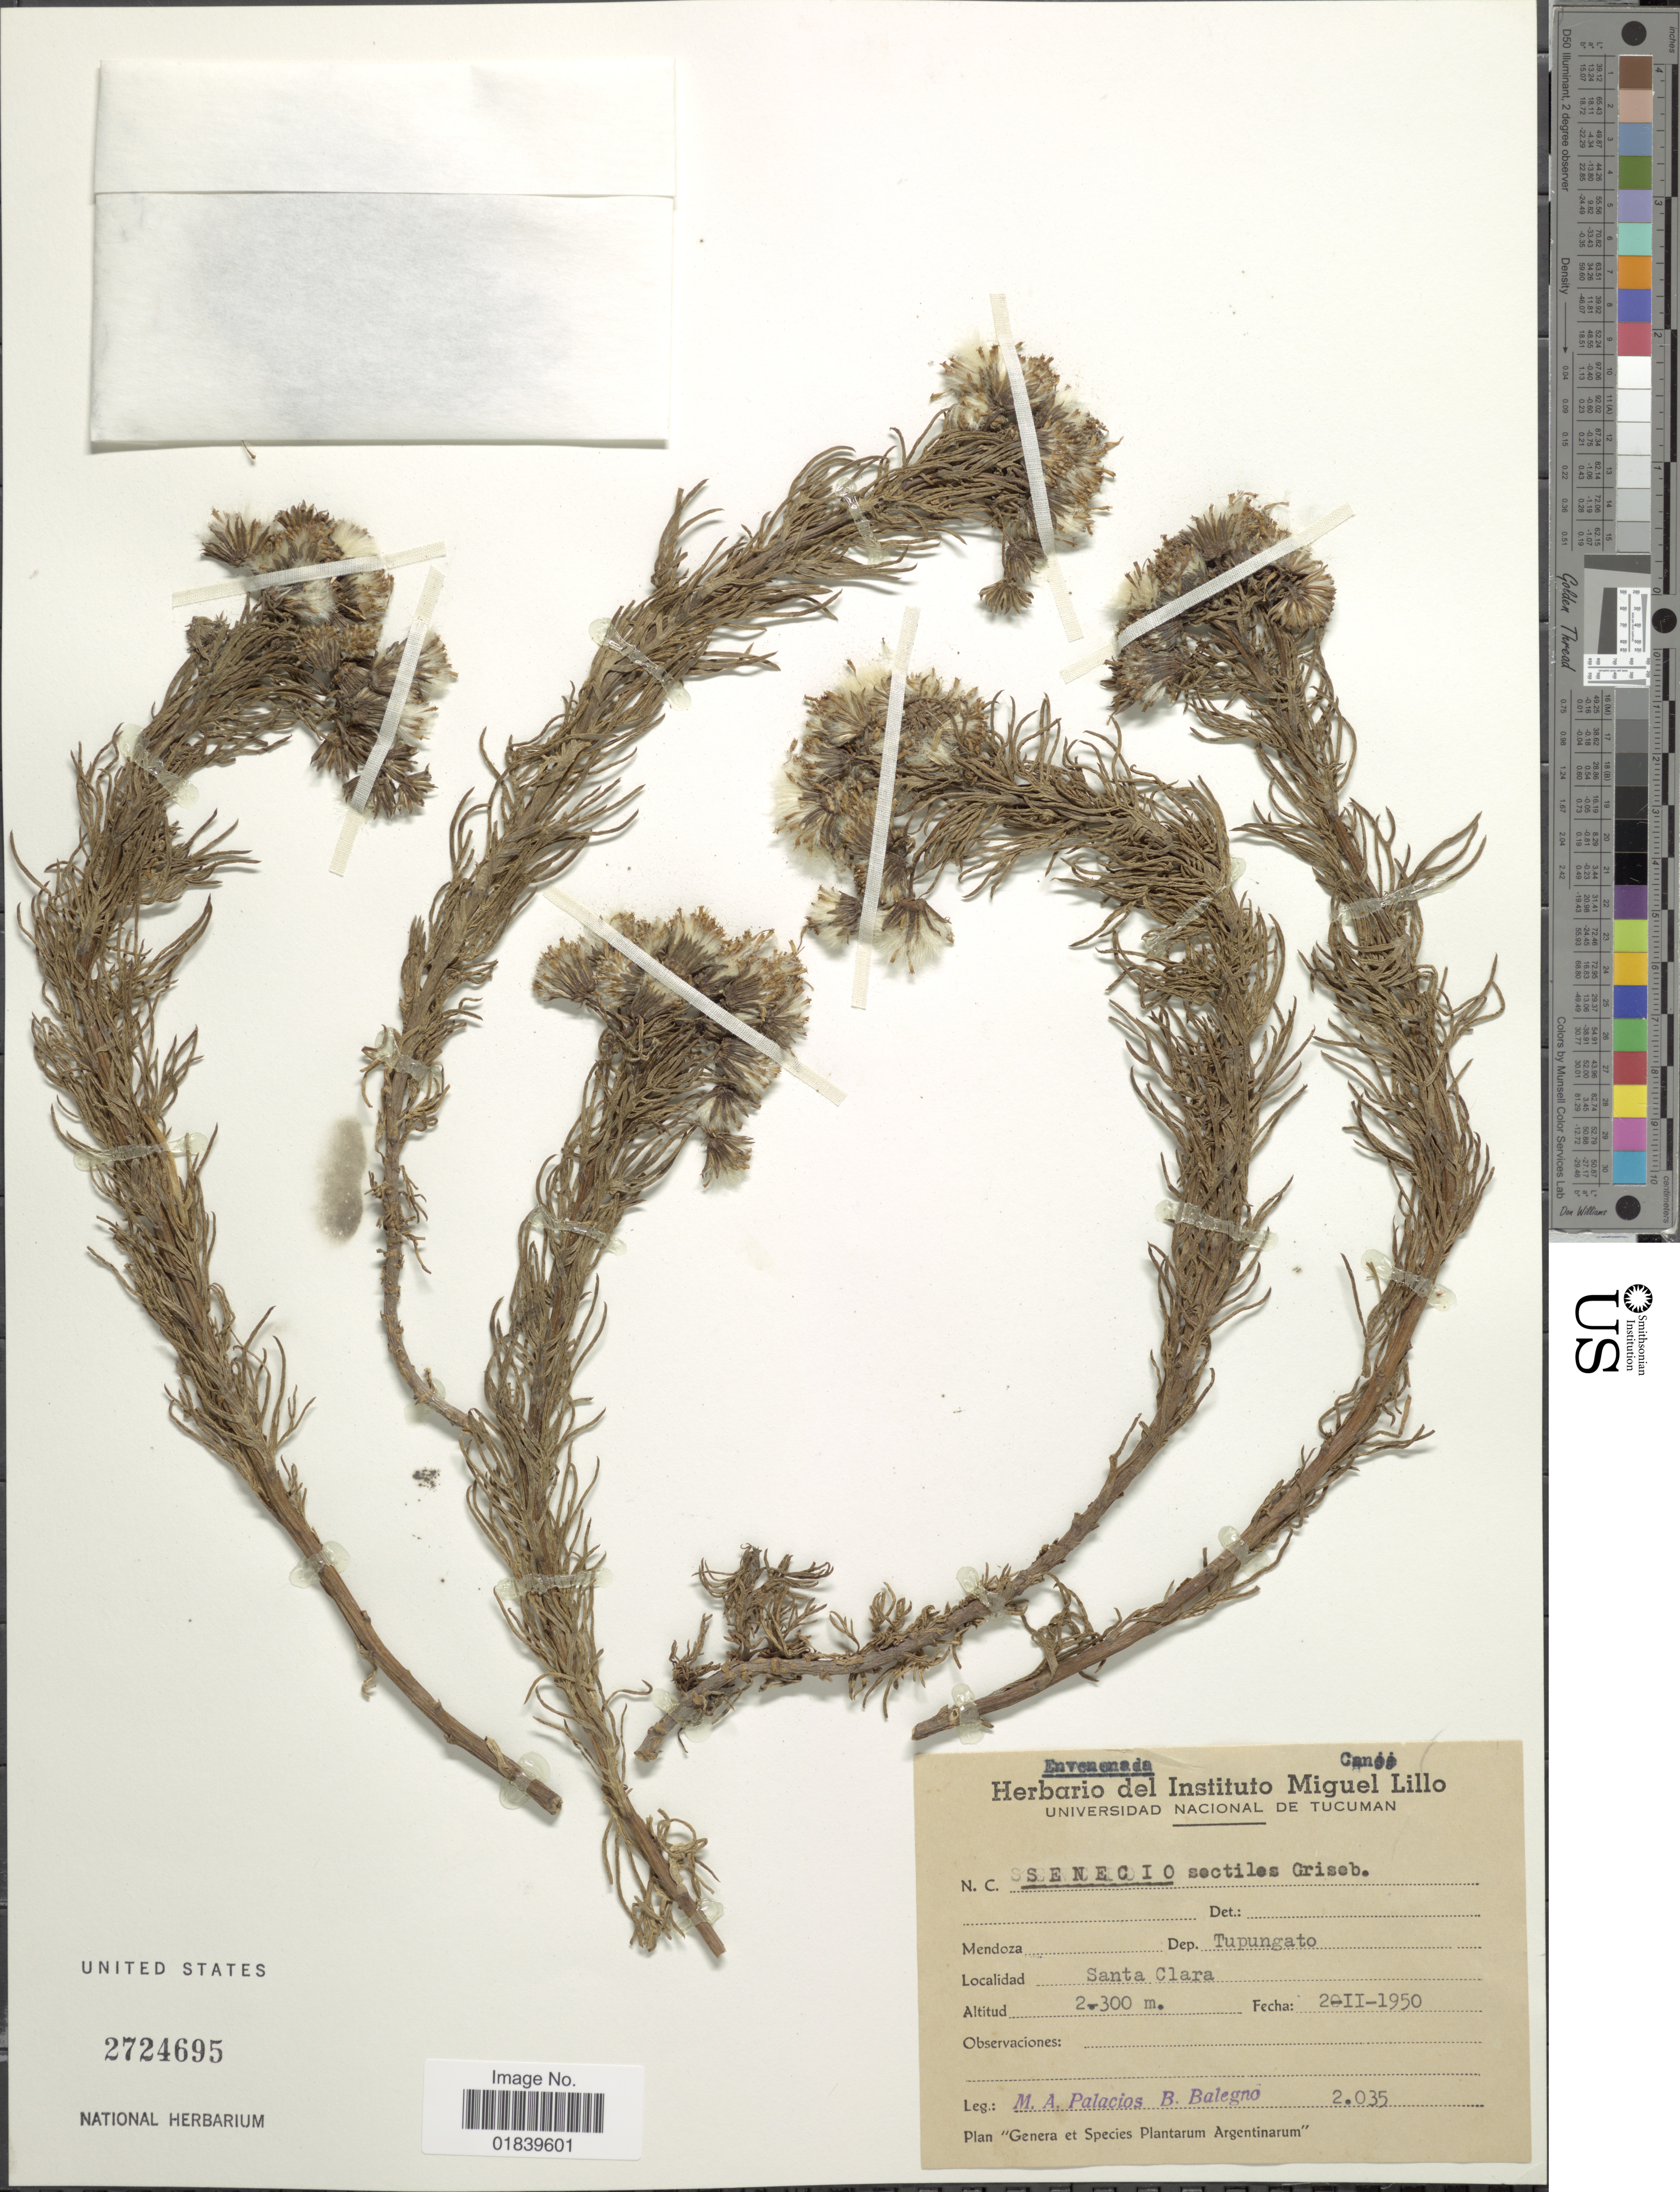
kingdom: Plantae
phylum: Tracheophyta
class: Magnoliopsida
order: Asterales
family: Asteraceae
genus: Senecio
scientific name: Senecio sectilis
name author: Griseb.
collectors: M. Palacios & B. Balegno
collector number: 2035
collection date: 1950-02-20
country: Argentina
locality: Dep. Tupungato. Santa Clara.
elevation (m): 200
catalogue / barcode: US 2724695